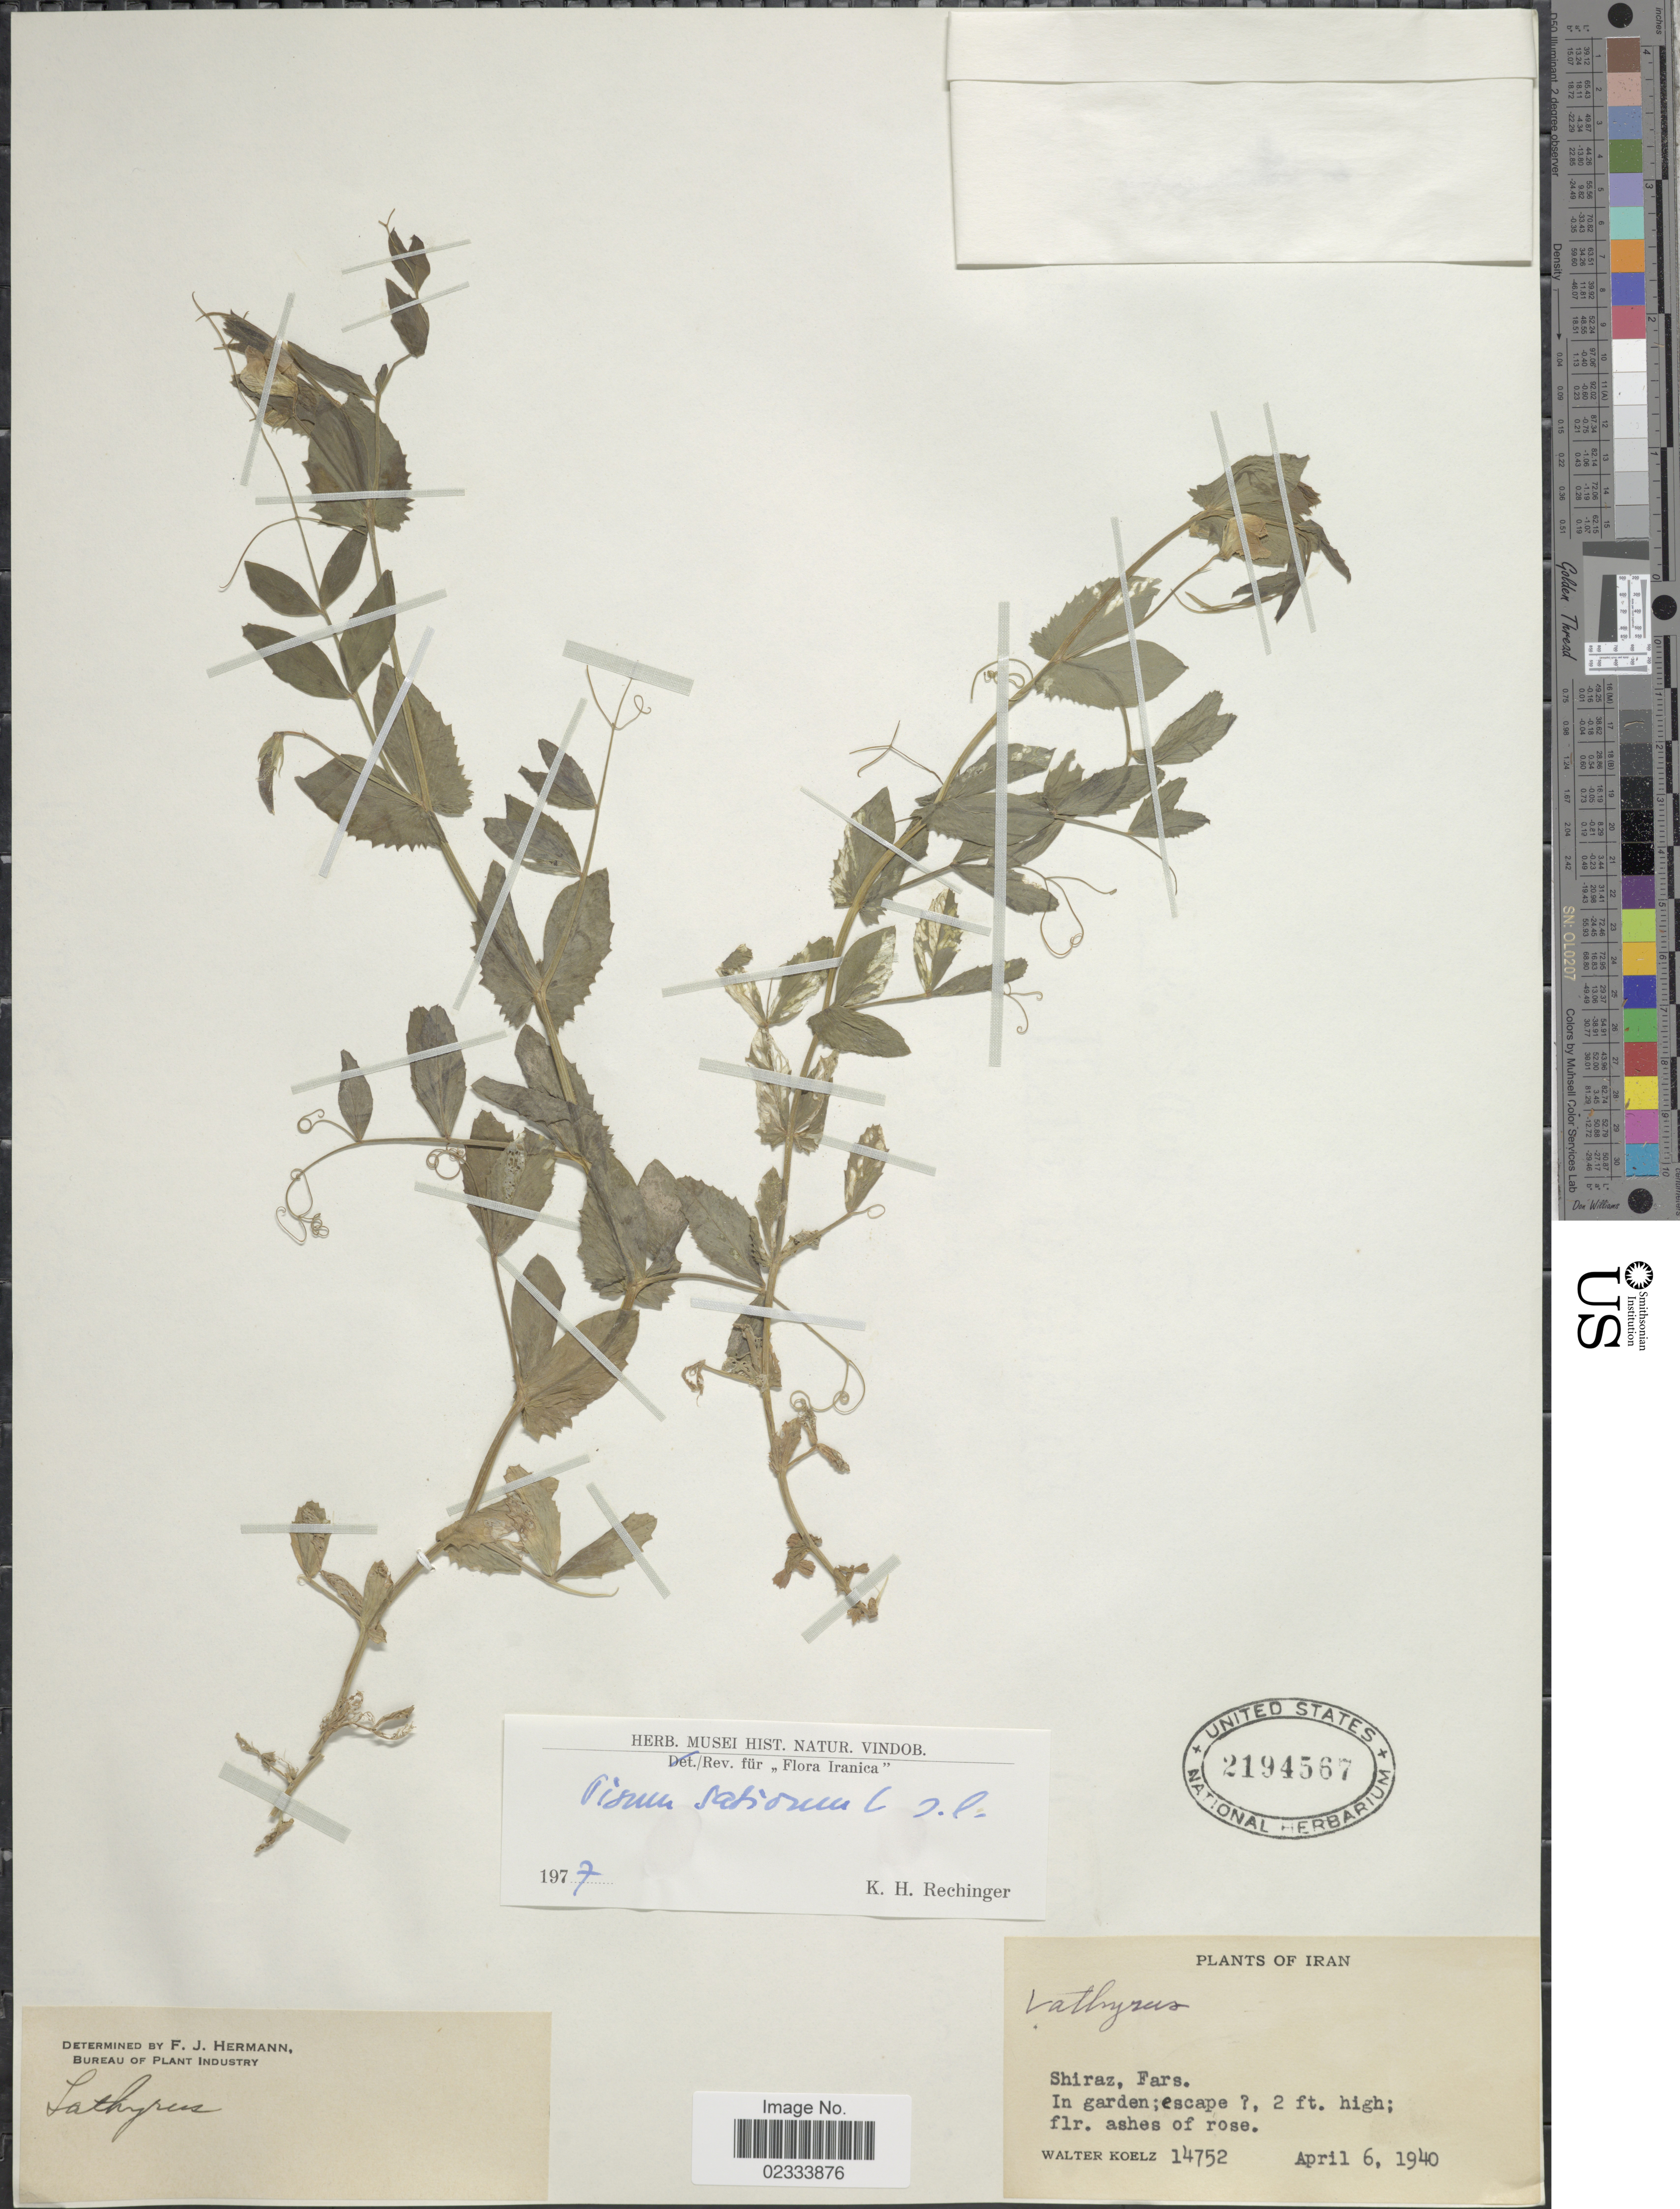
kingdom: Plantae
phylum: Tracheophyta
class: Magnoliopsida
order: Fabales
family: Fabaceae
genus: Pisum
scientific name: Pisum sativum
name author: L.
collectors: W. N. Koelz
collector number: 14752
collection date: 1940-04-06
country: Iran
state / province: Fars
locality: Shiraz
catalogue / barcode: US 2194567